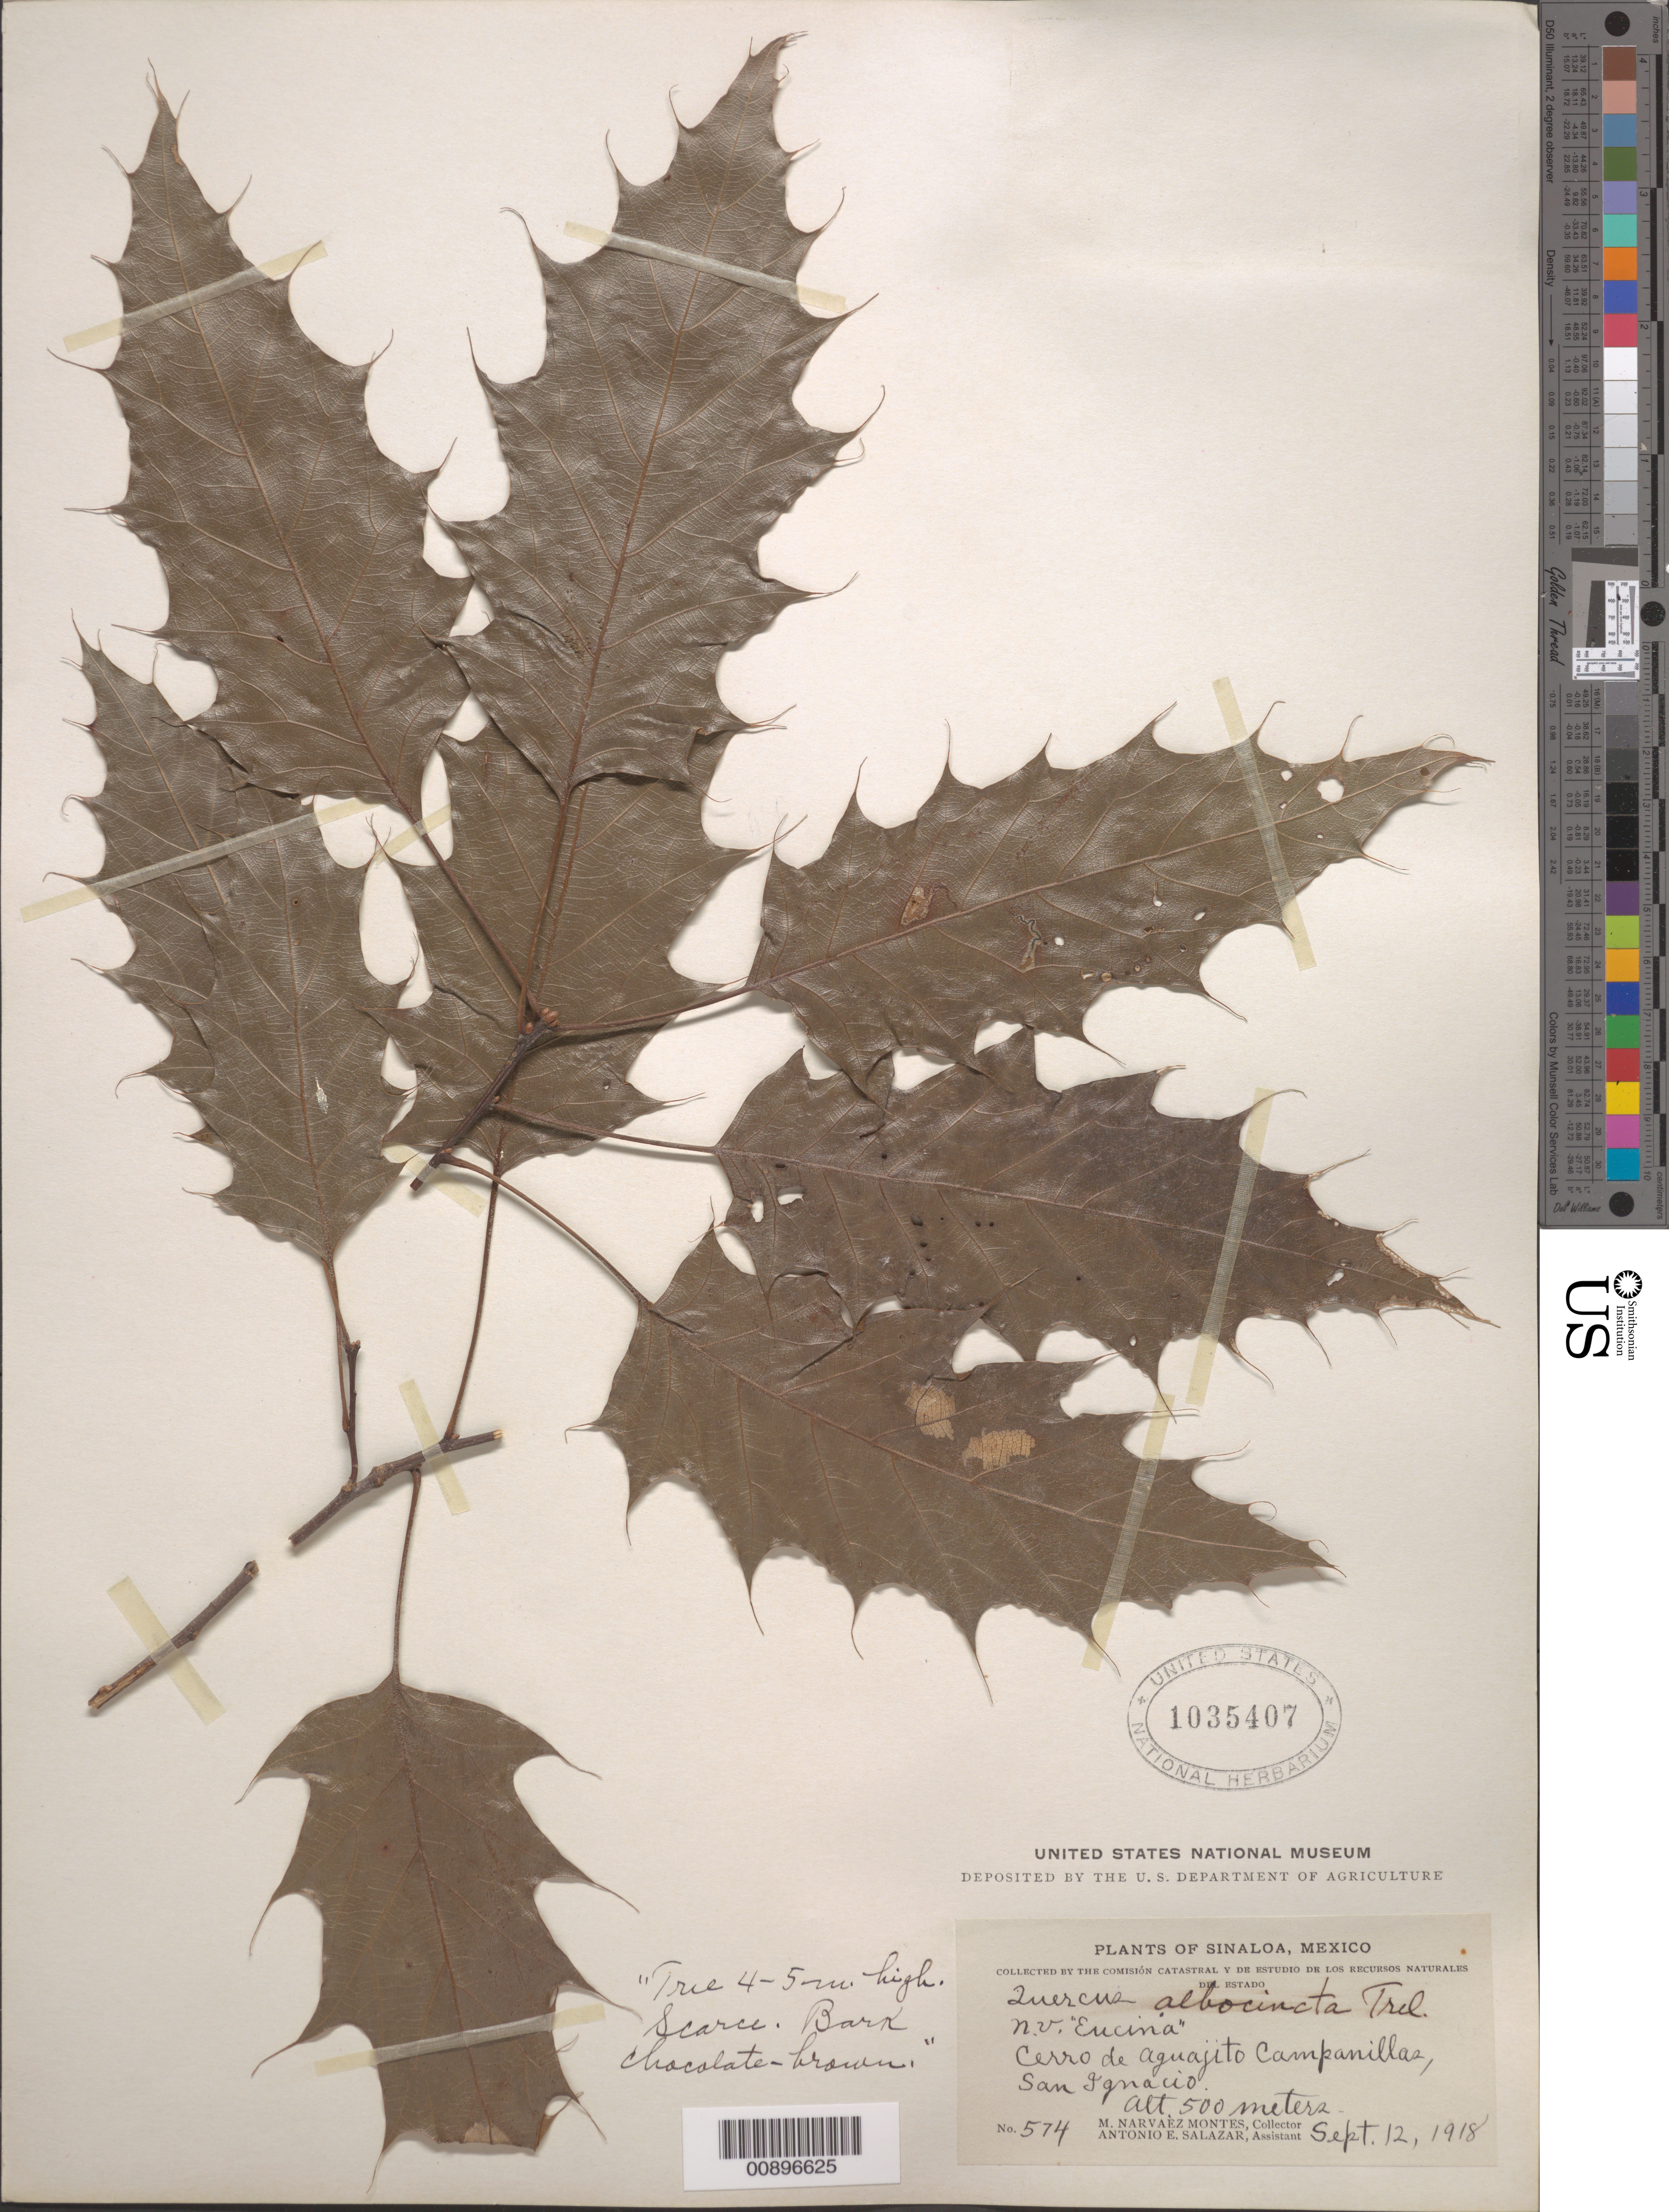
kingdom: Plantae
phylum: Tracheophyta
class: Magnoliopsida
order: Fagales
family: Fagaceae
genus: Quercus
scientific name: Quercus albocincta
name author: Trel.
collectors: M. Narvaez-Montes & A. E. Salazar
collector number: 574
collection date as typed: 12 Sep 1918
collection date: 1918-09-12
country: Mexico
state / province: Sinaloa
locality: Cerro de Aguajito Campanillas, San Ignacio.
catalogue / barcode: US 1035407